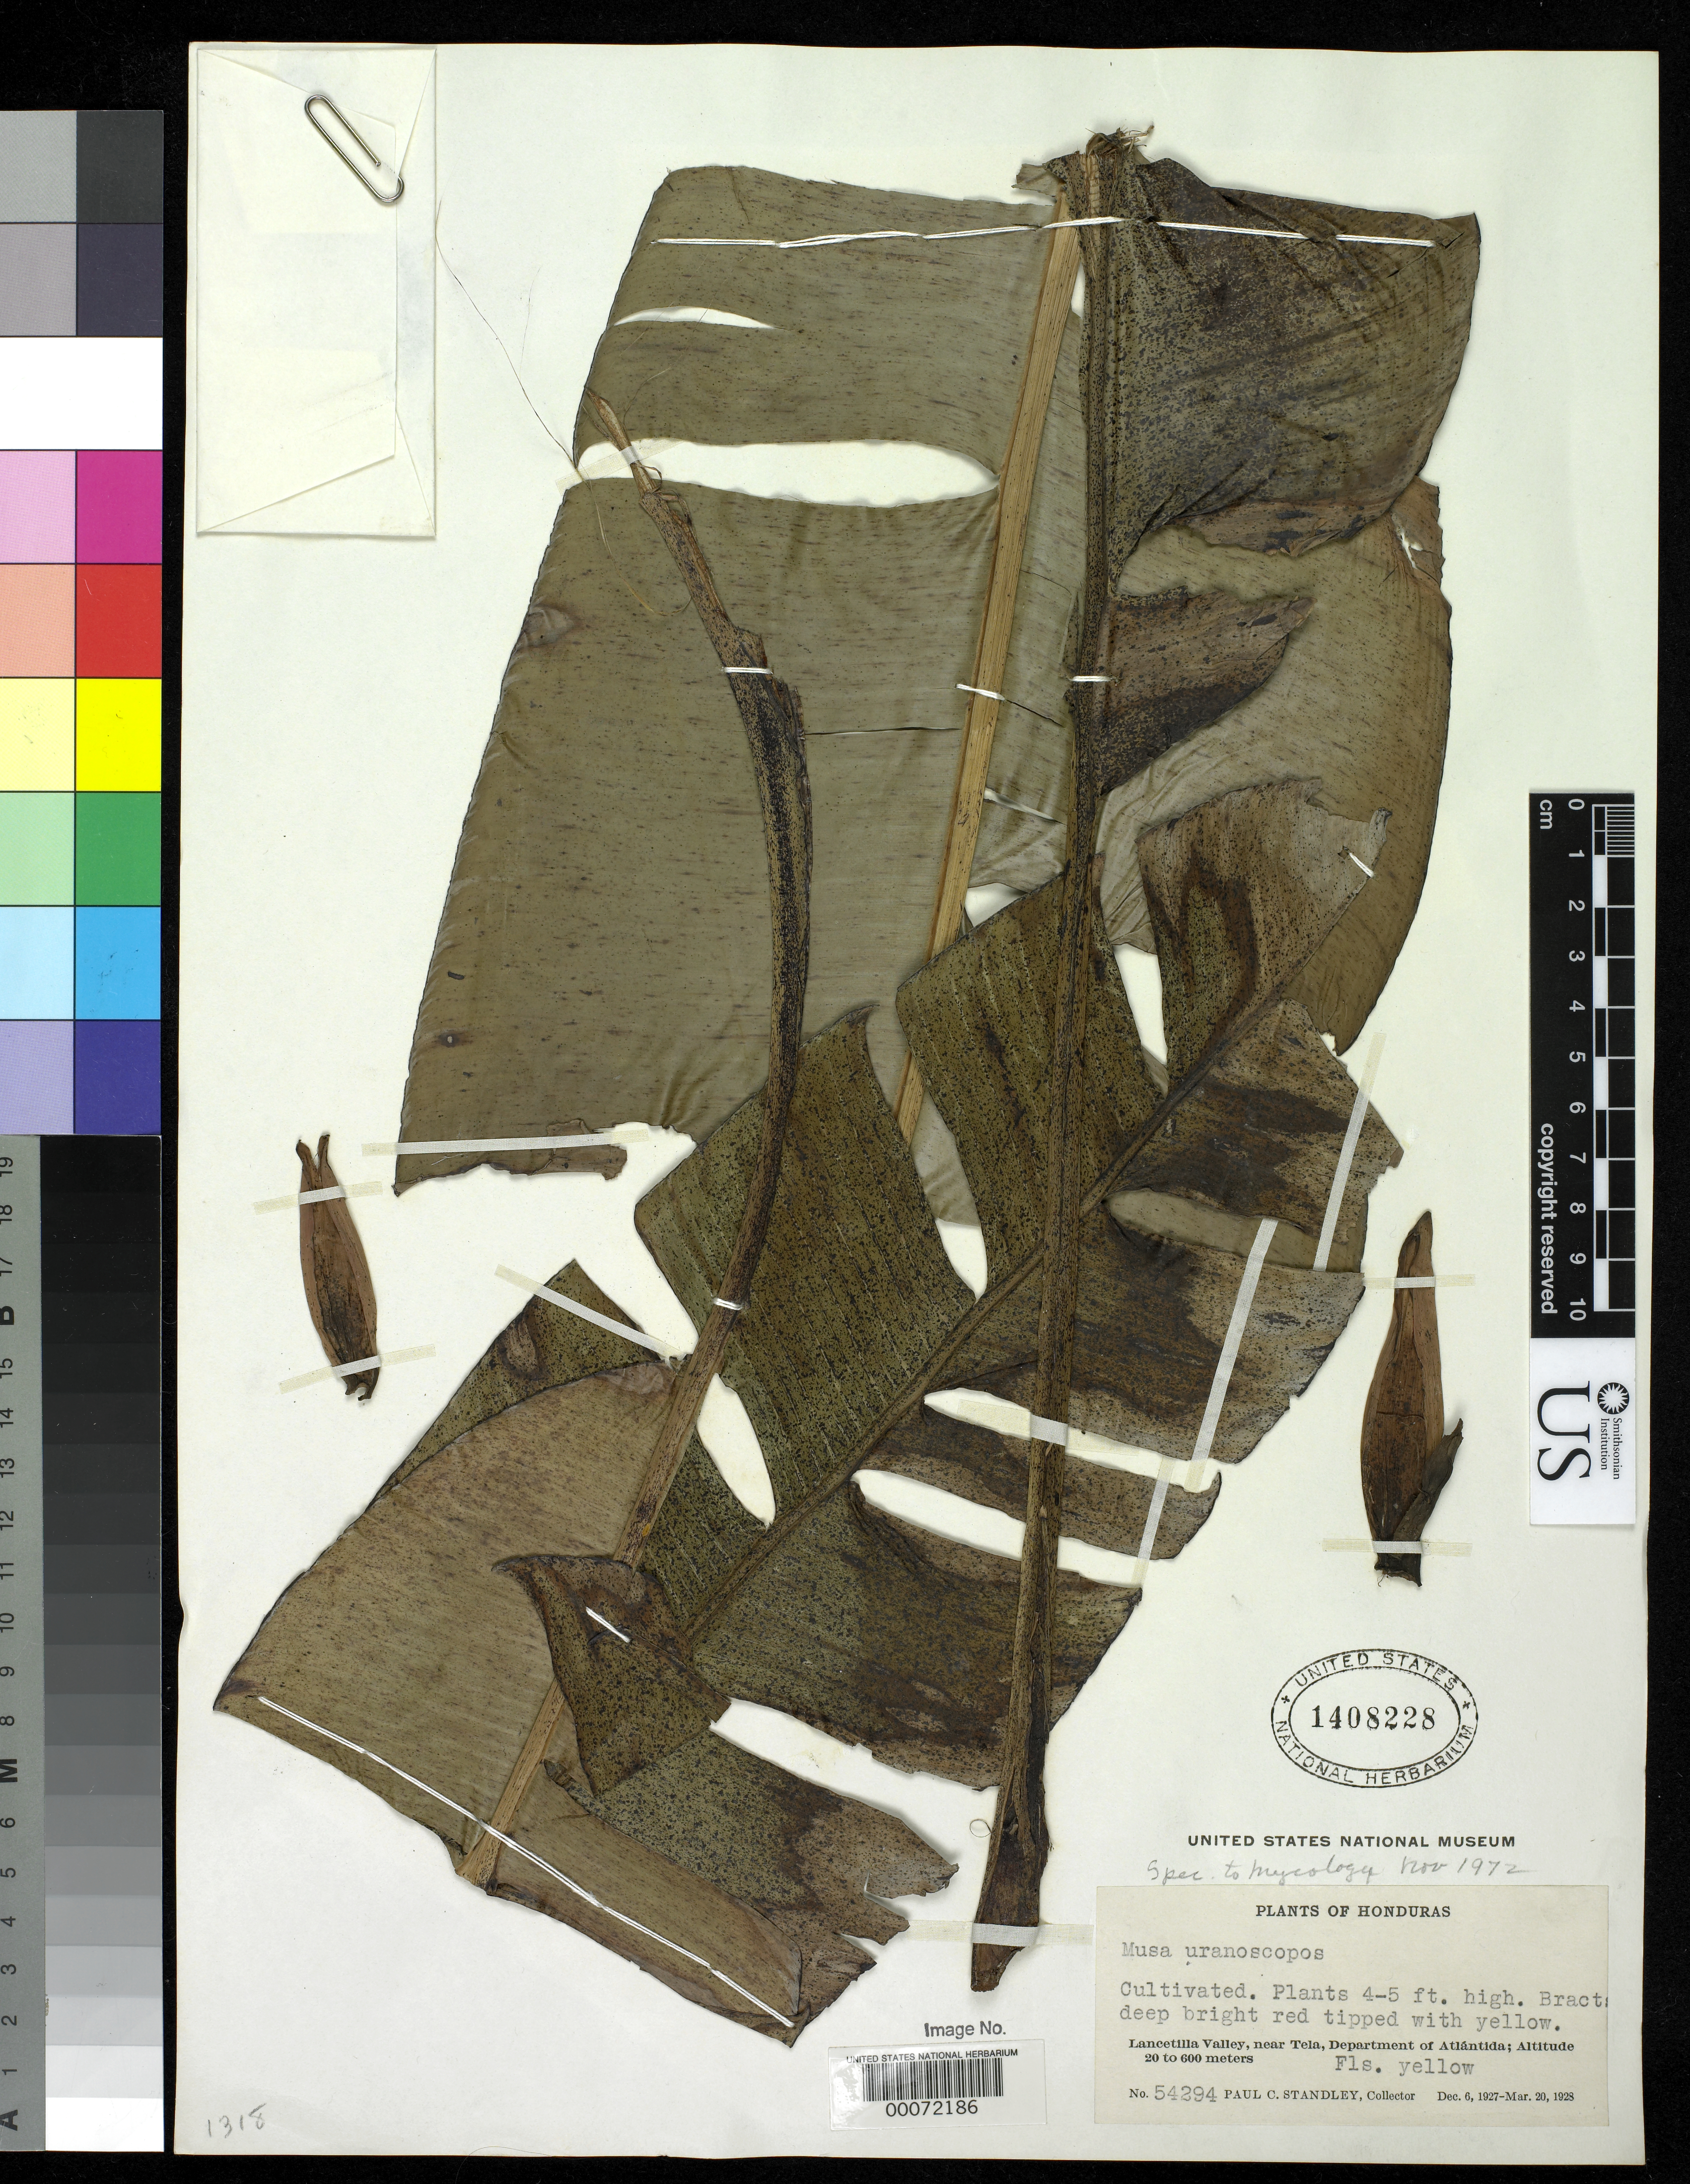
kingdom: Plantae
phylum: Tracheophyta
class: Liliopsida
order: Zingiberales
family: Musaceae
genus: Musa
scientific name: Musa uranoscopos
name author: Lour.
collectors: P. C. Standley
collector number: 54294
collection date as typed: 06 Dec 1927 to 20 Mar 1928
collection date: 1927-12-06/1928-03-20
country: Honduras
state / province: Atlántida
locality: Lancetilla Valley, near Tela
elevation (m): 20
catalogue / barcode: US 1408228